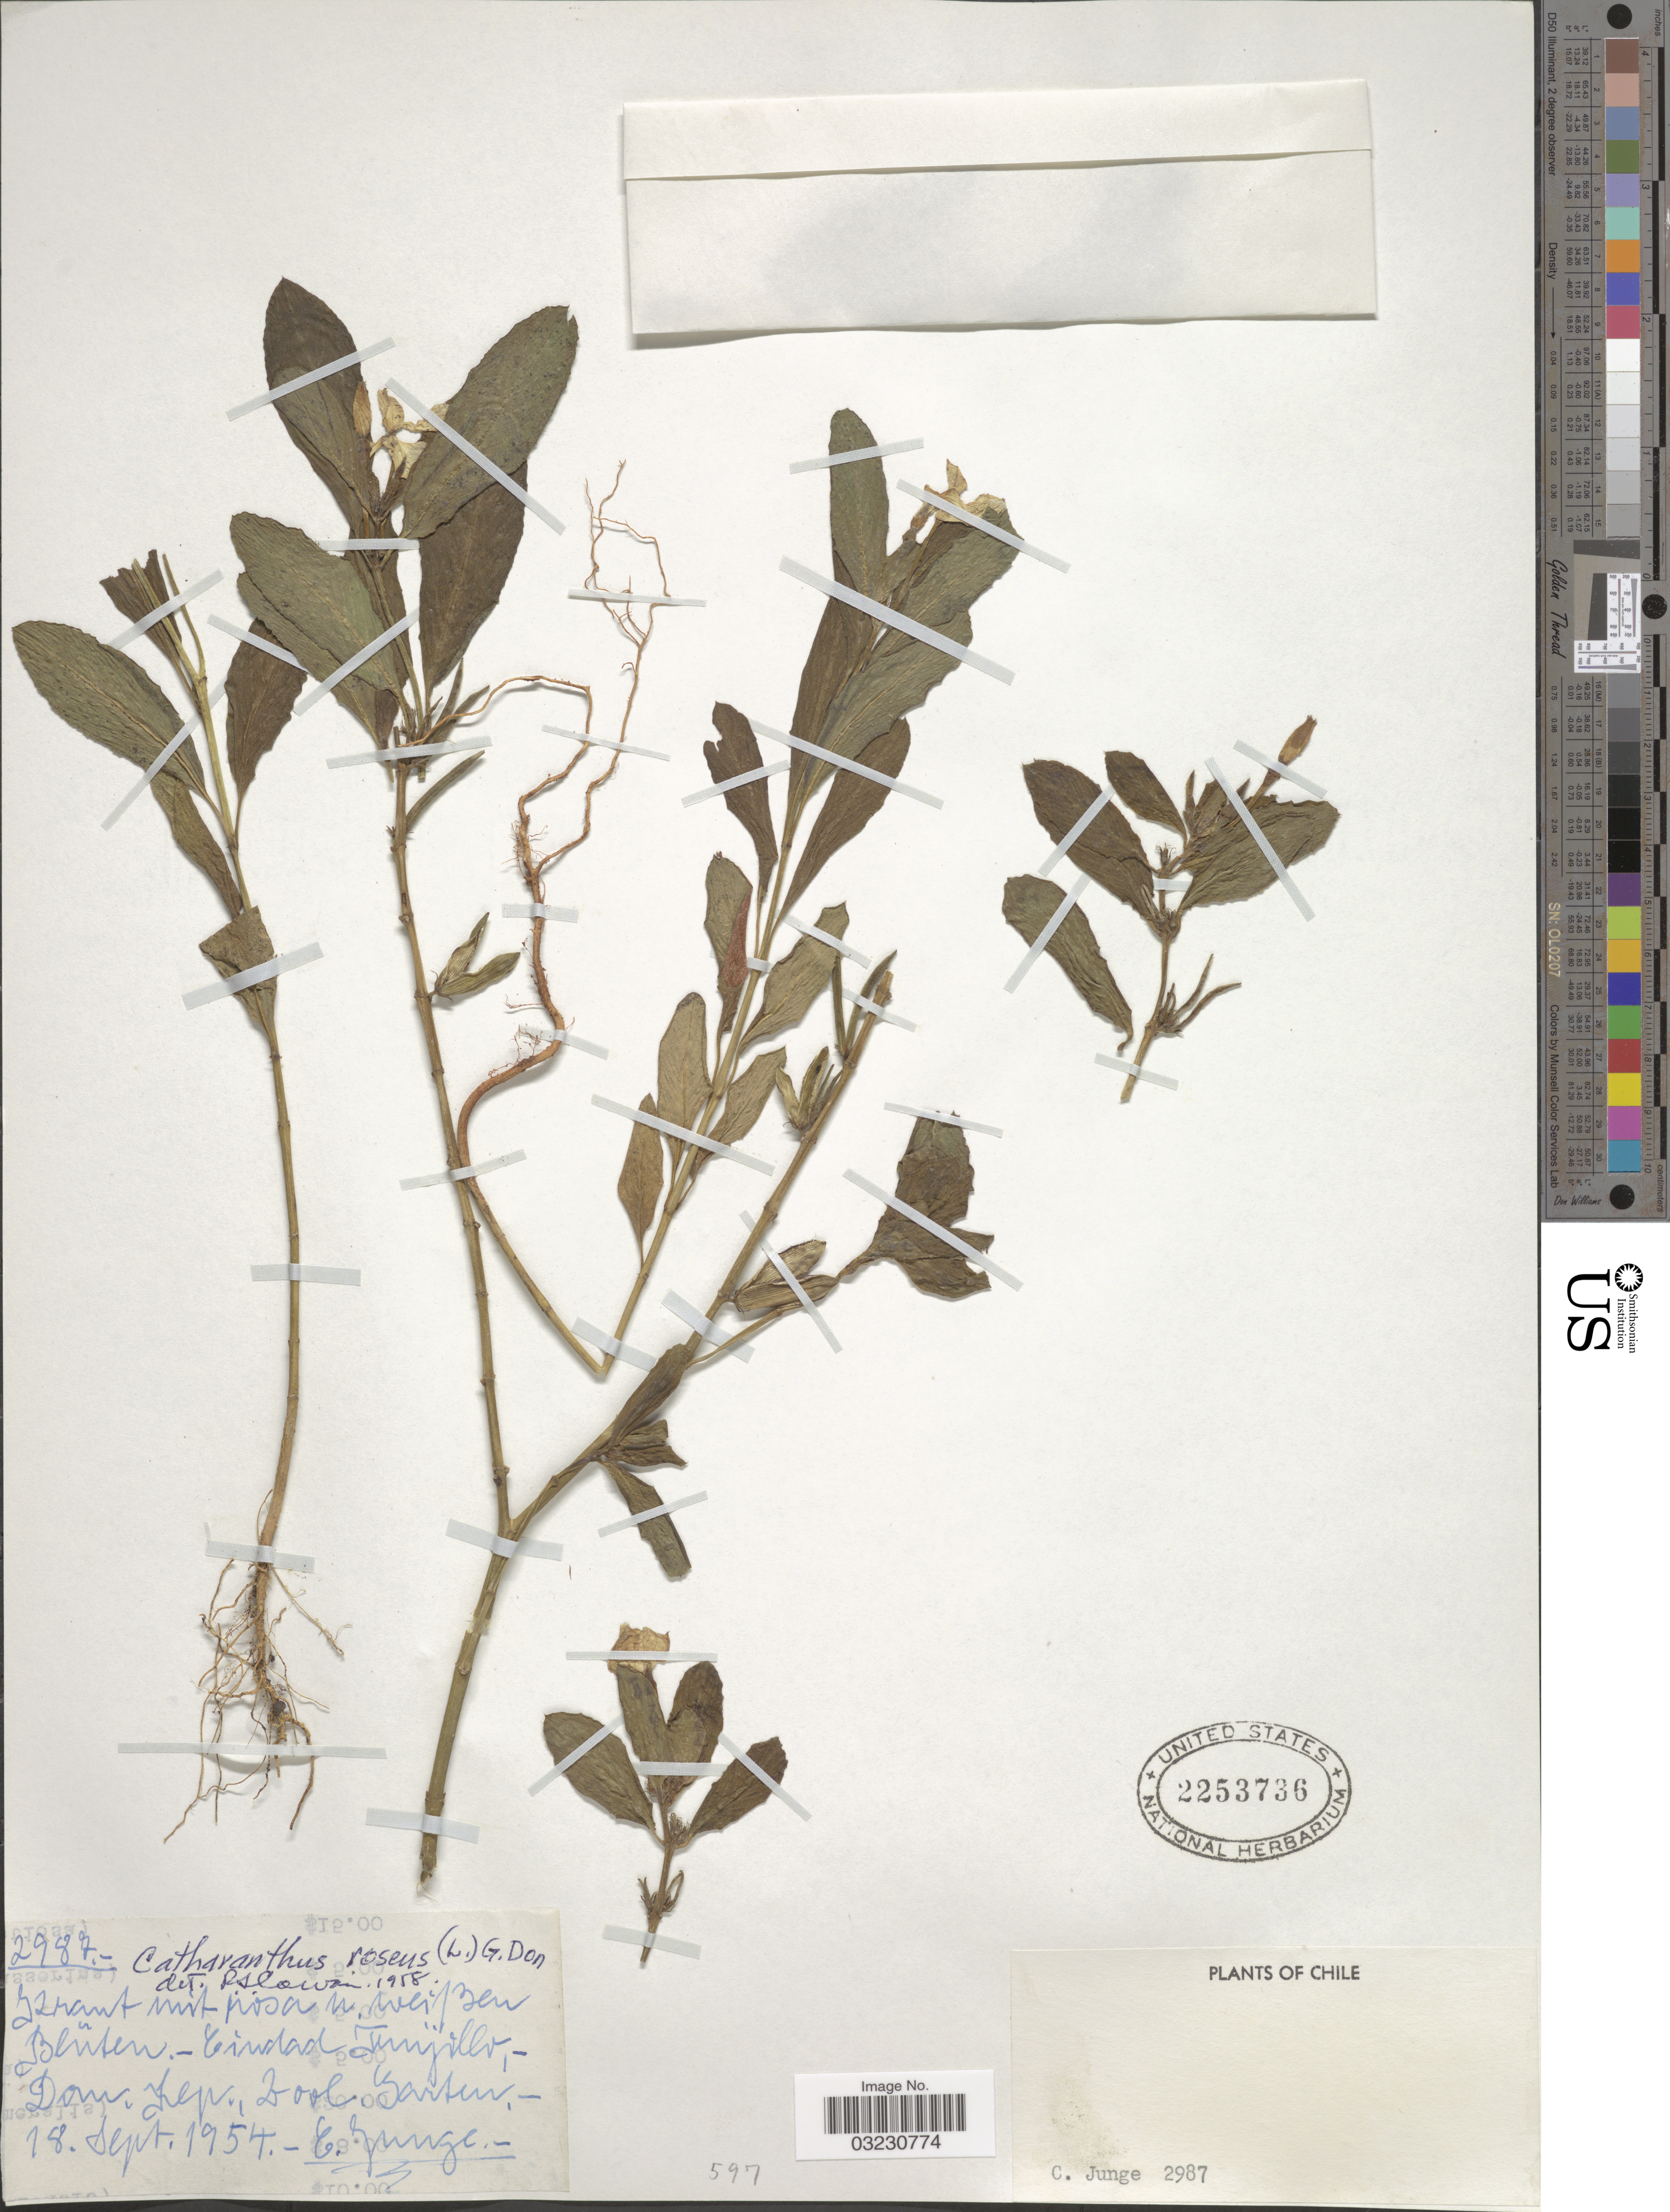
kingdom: Plantae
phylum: Tracheophyta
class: Magnoliopsida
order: Gentianales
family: Apocynaceae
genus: Catharanthus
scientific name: Catharanthus roseus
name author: (L.) G. Don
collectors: E. Junge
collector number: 2987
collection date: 1954-09-18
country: Chile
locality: Ciudad Trujillo,- Dom. Kep [interpreted]. Zool. Garten.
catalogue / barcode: US 2253736